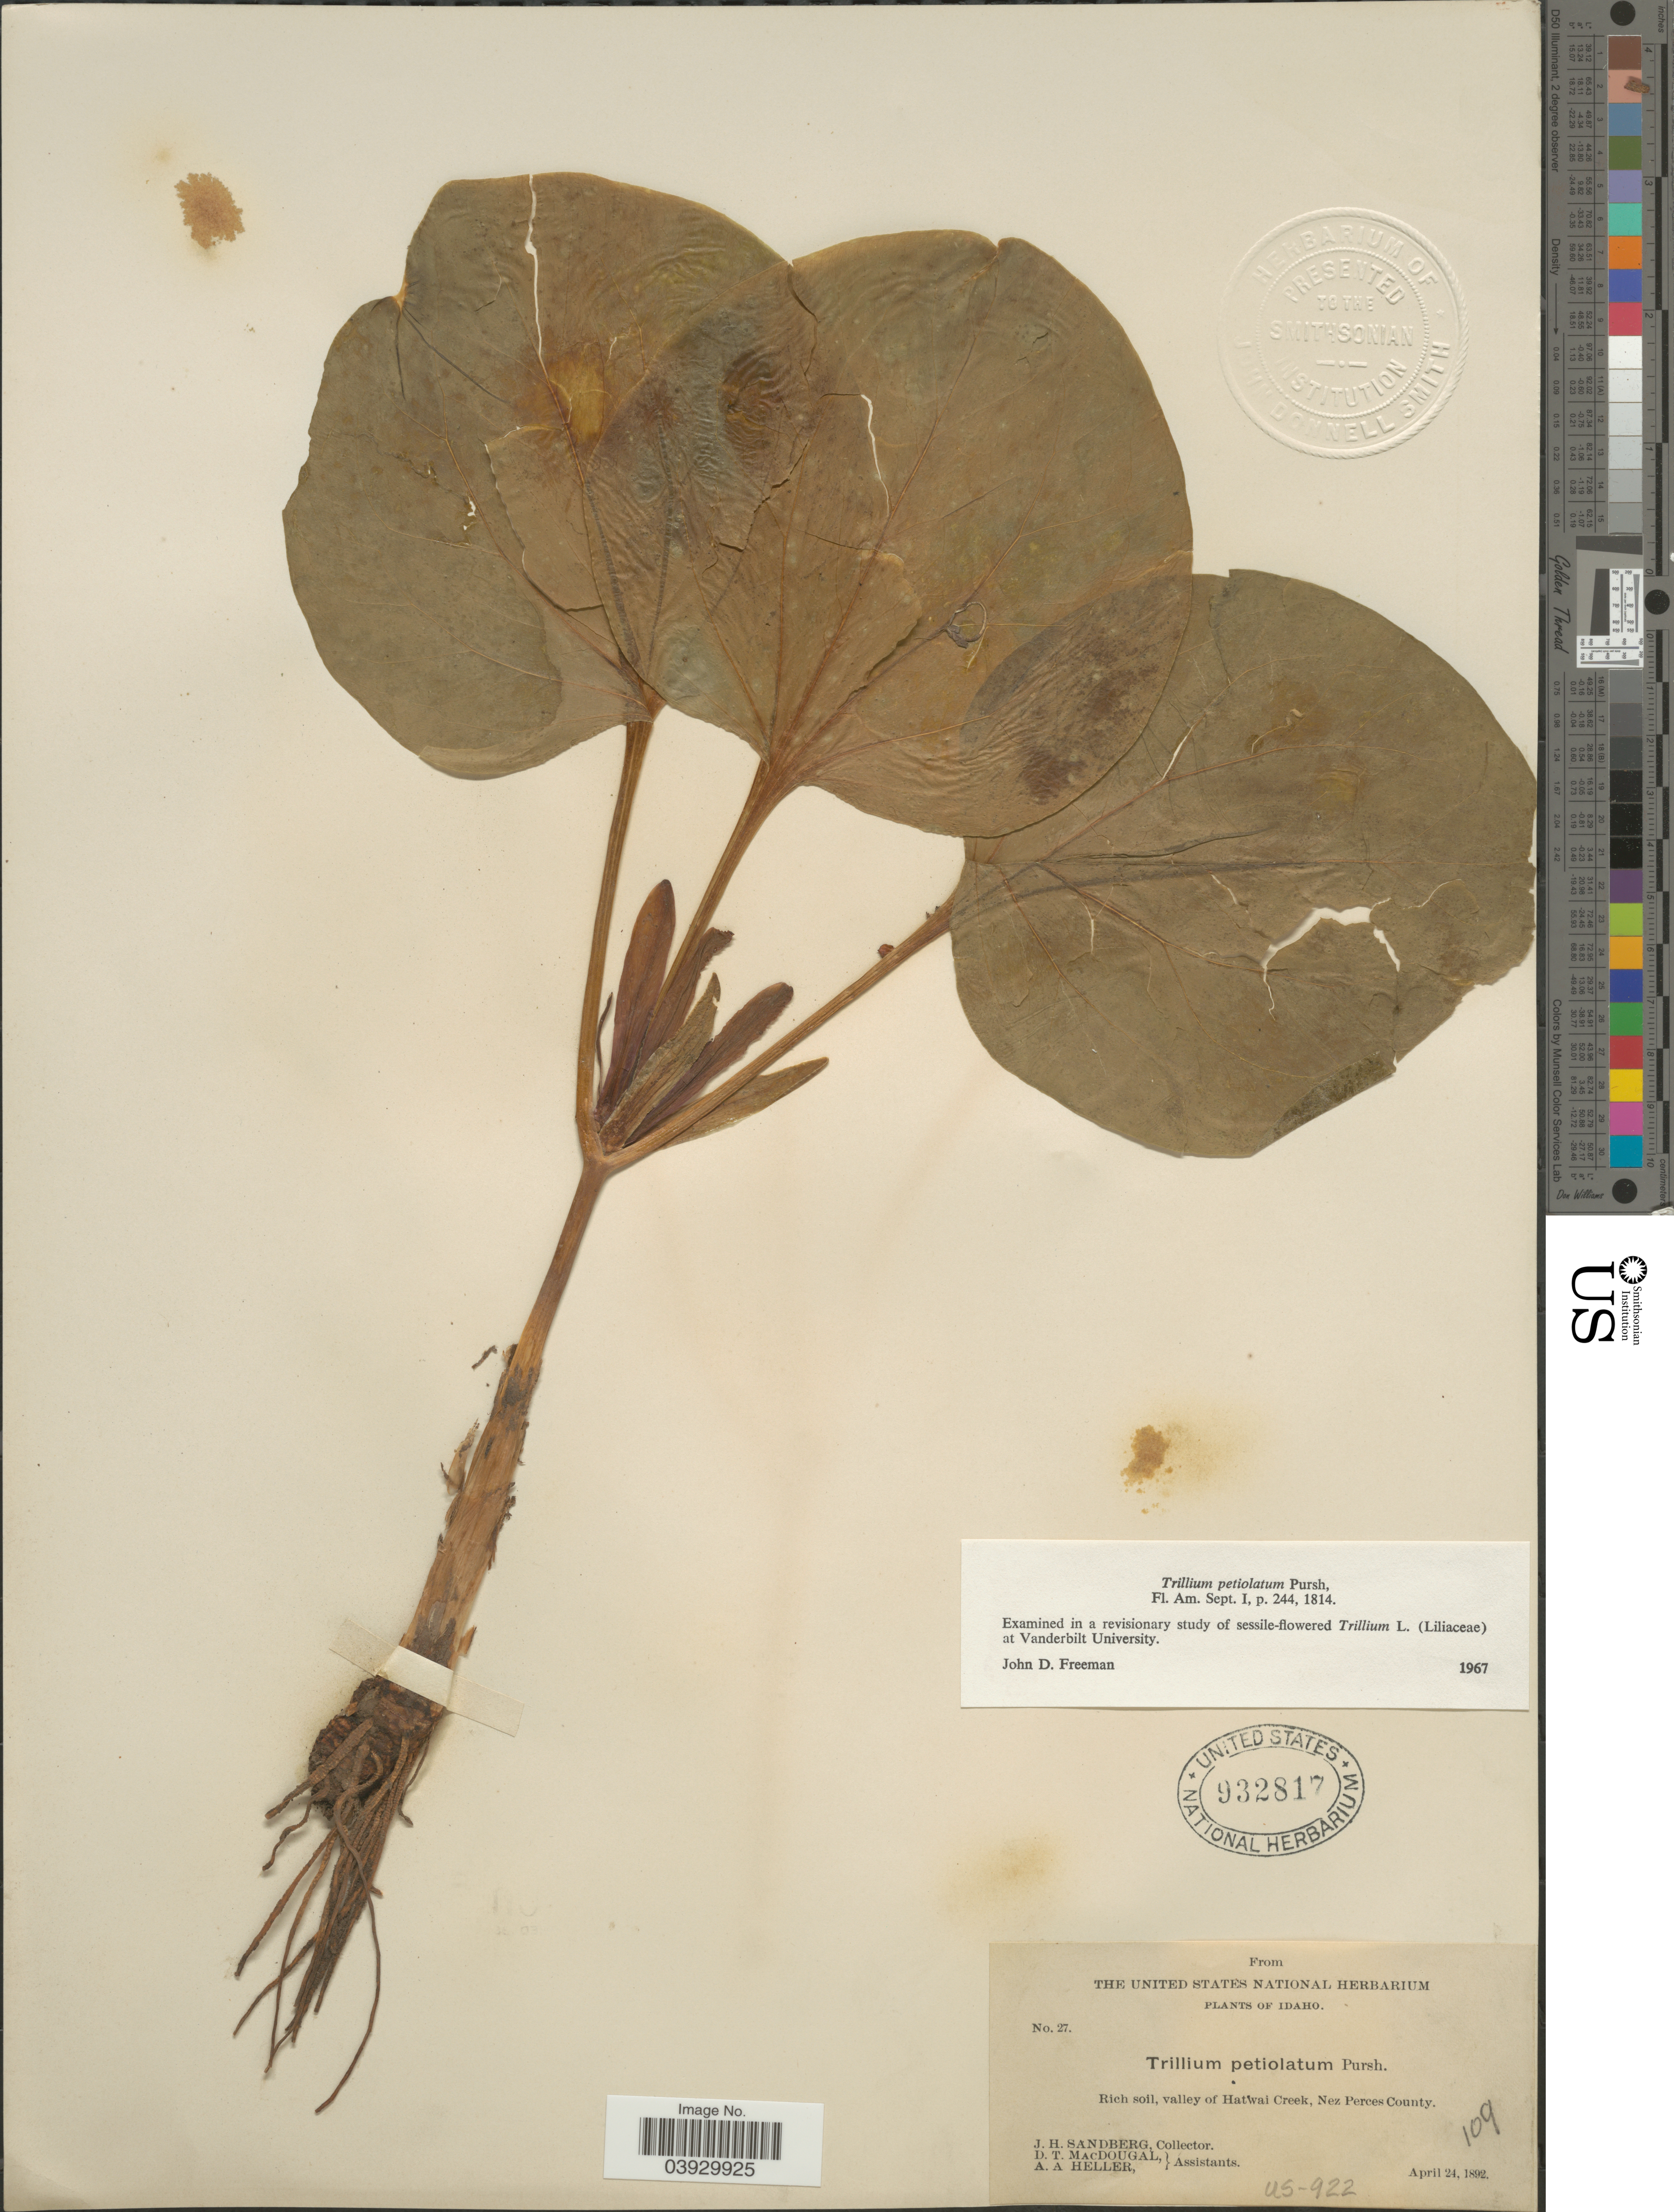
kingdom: Plantae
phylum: Tracheophyta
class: Liliopsida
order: Liliales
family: Melanthiaceae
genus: Trillium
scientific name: Trillium petiolatum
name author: Pursh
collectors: J. H. Sandberg, D. T. MacDougal & A. A. Heller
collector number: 27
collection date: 1892-04-24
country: United States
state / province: Idaho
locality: Valley of Hatwai Creek, Nez Perces County.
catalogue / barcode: US 932817